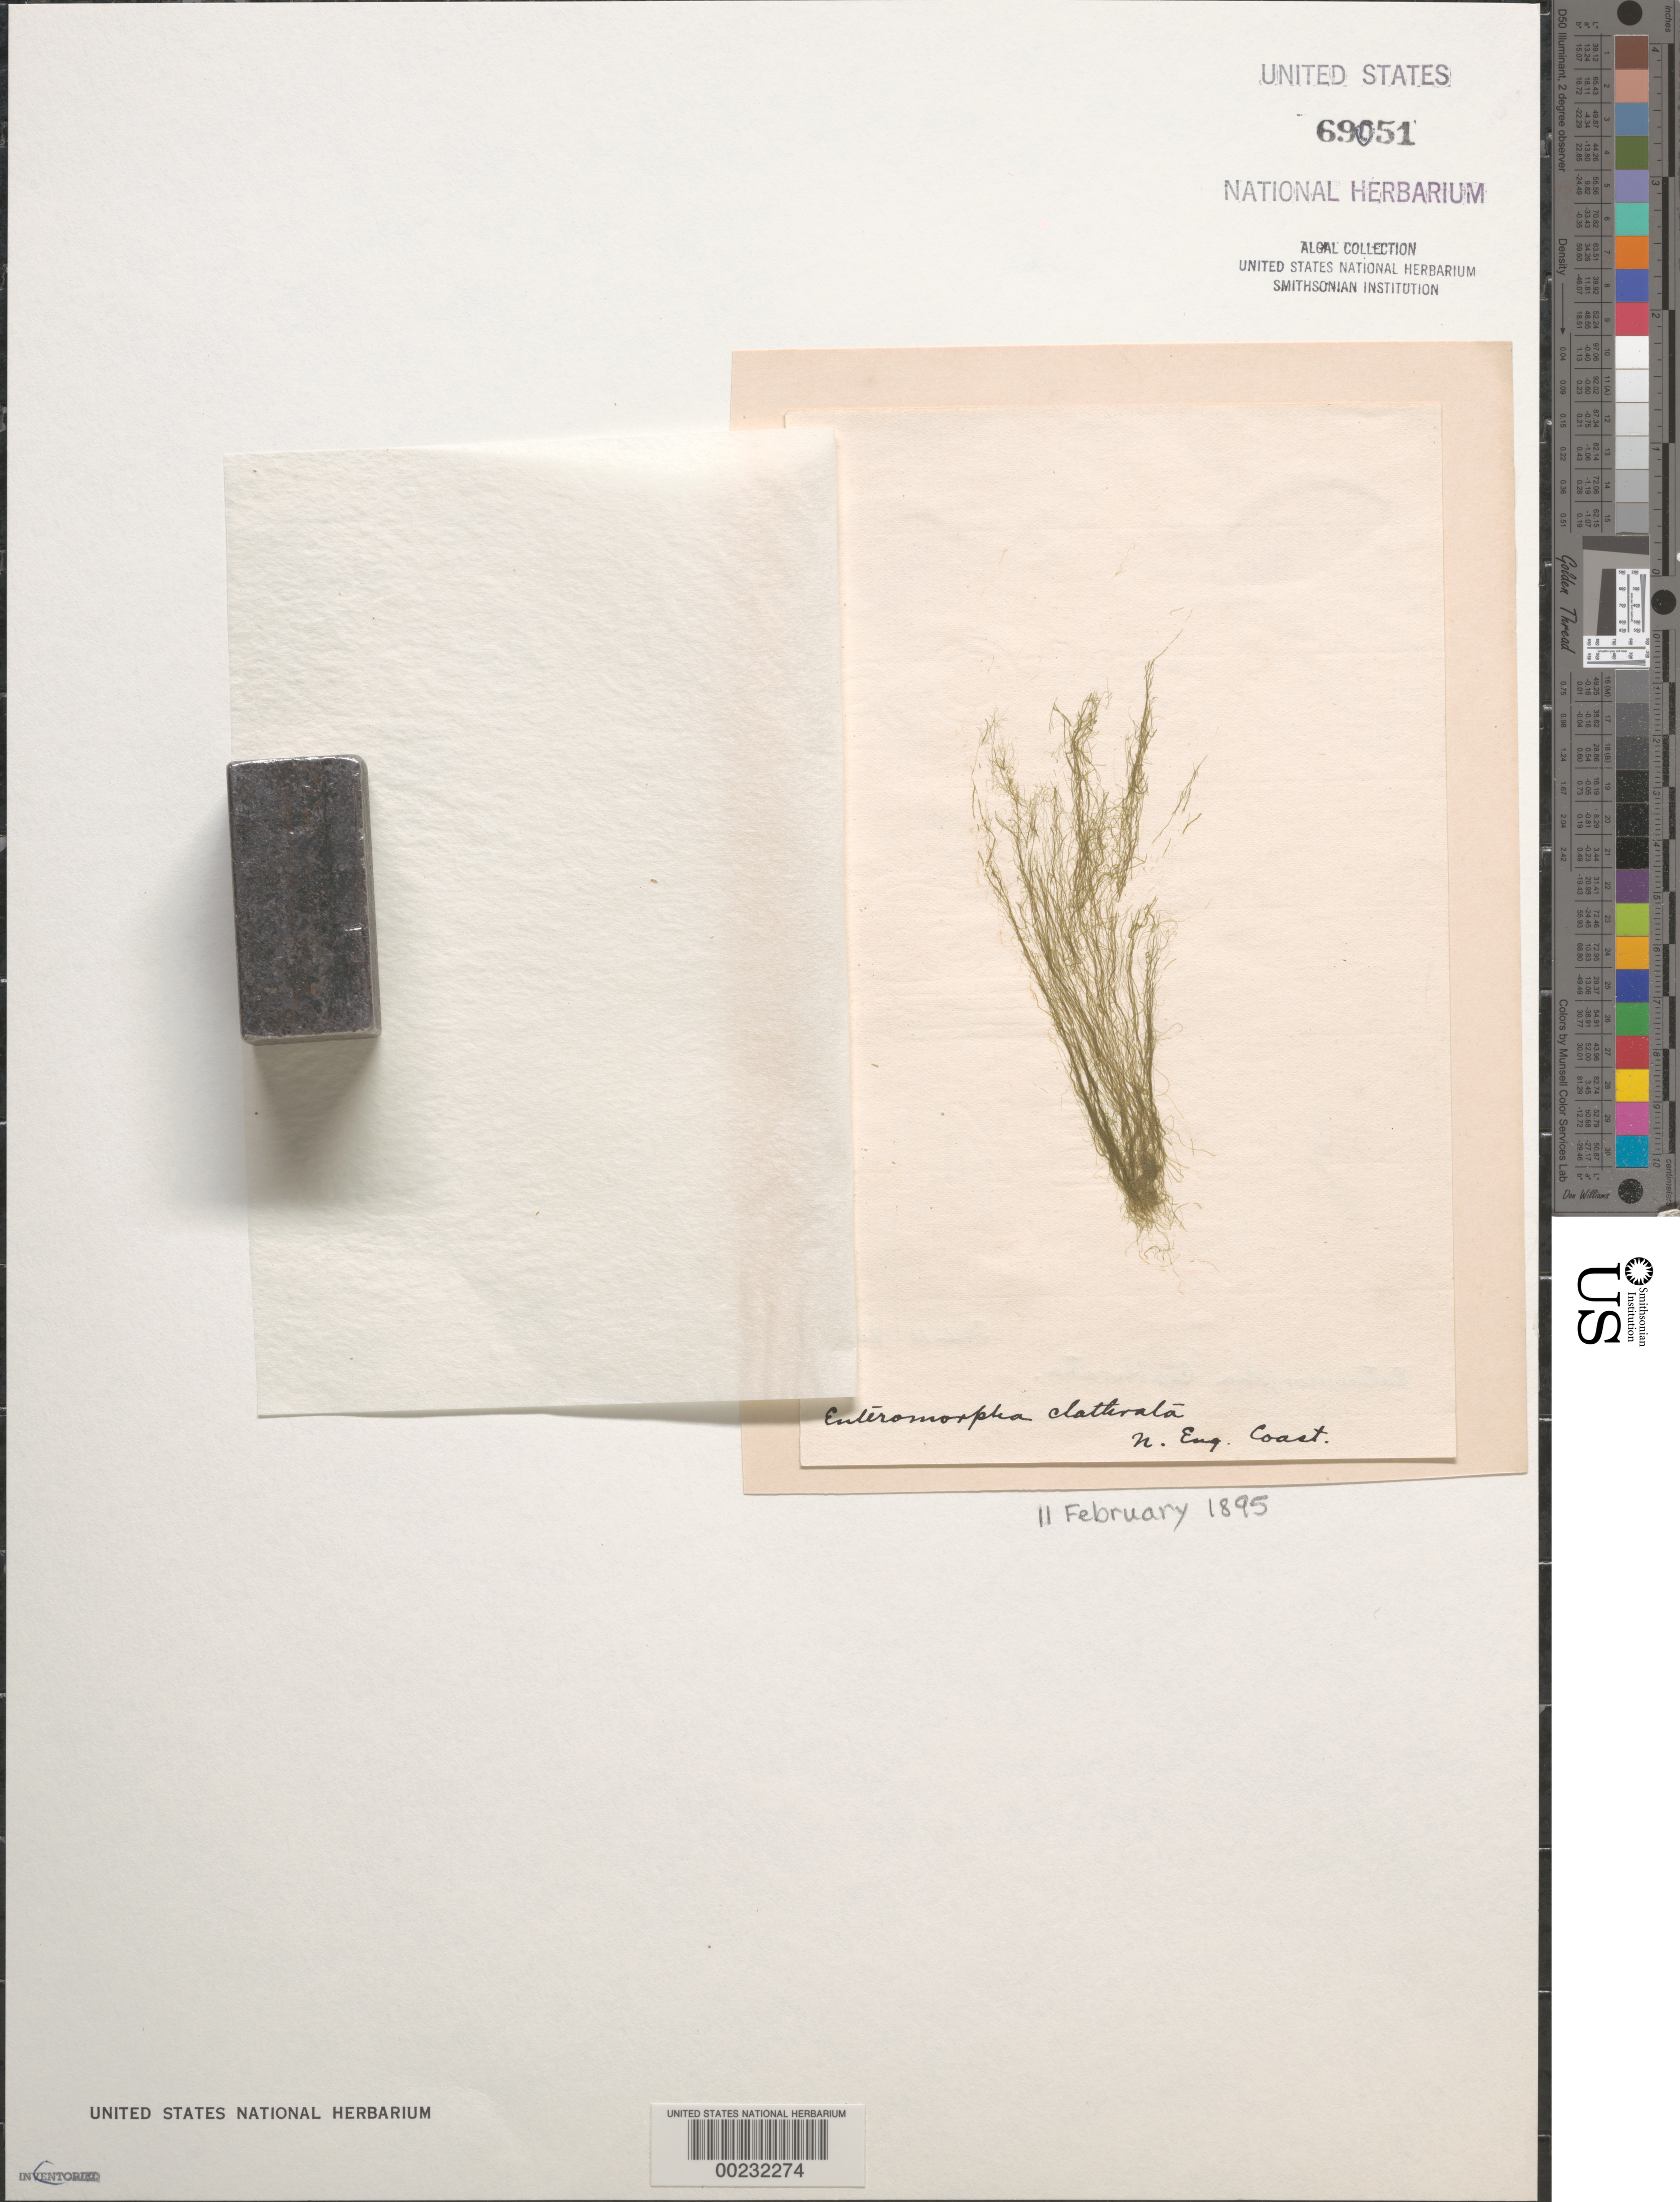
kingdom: Plantae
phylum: Chlorophyta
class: Ulvophyceae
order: Ulvales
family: Ulvaceae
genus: Ulva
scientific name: Ulva clathrata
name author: (Roth) C. Agardh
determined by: Algae name updating Project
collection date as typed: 11 Feb 1895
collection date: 1895-02-11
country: United States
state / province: New England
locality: Coast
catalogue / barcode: US 69051